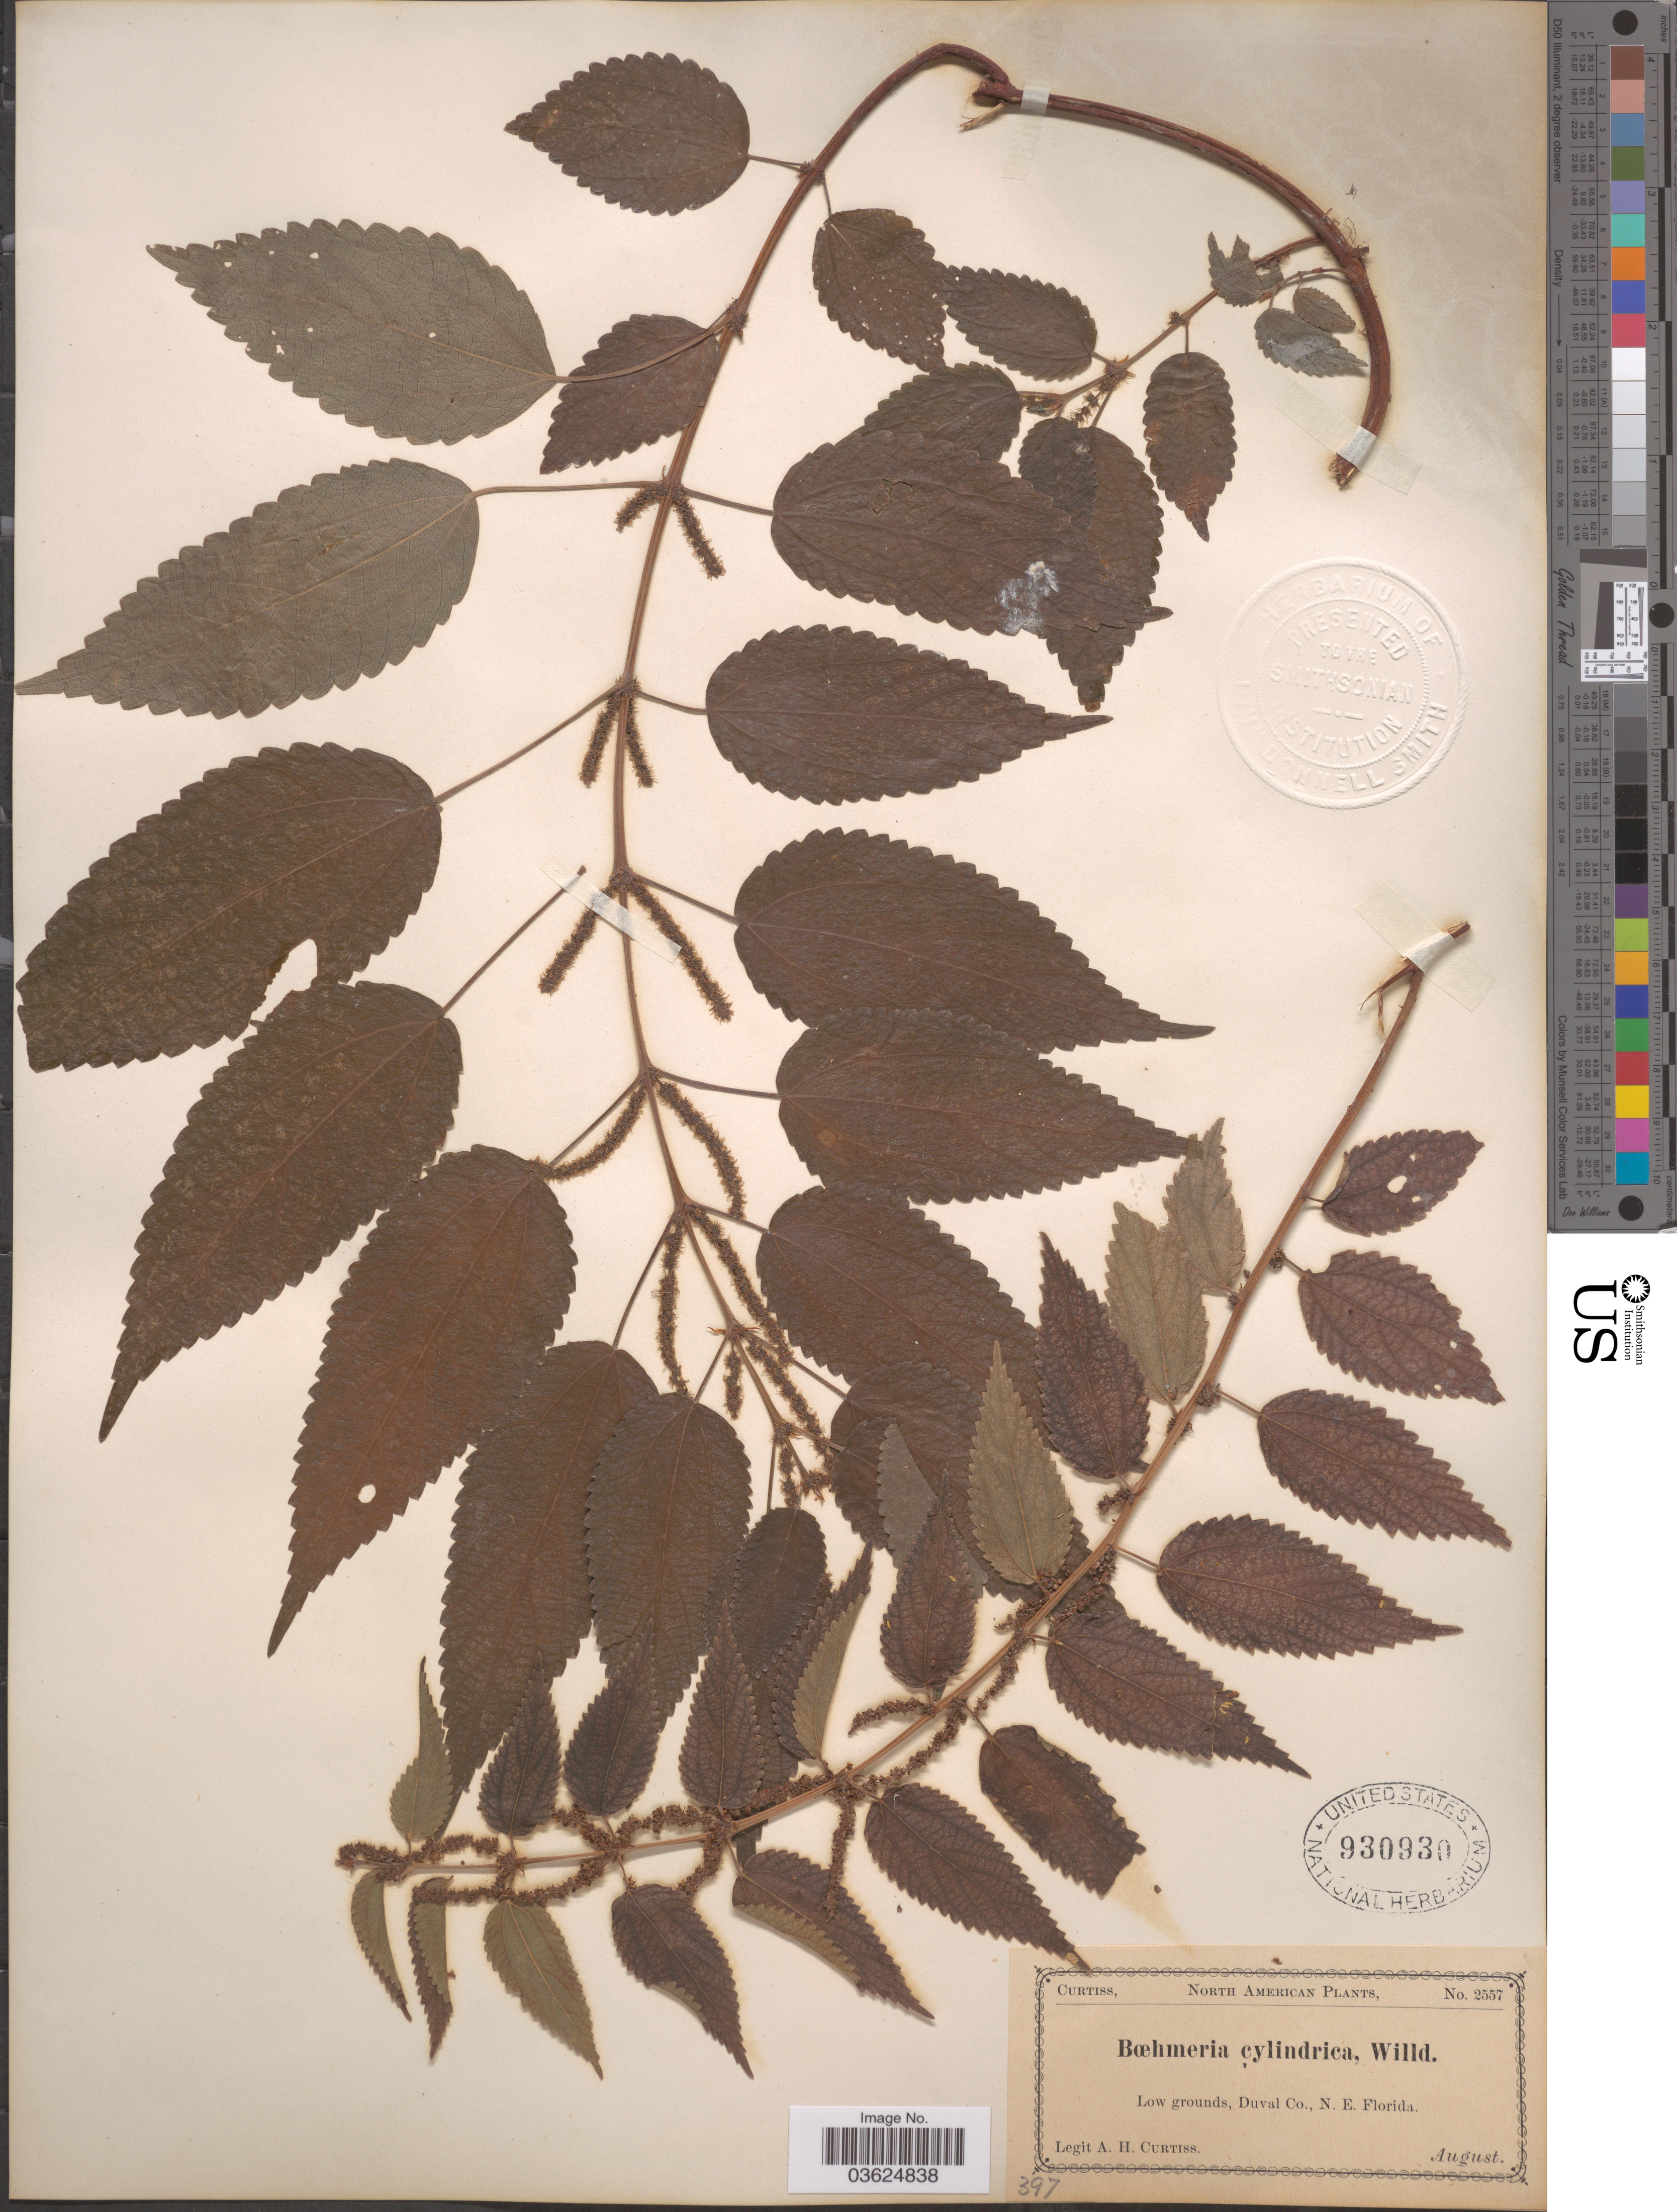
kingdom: Plantae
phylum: Tracheophyta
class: Magnoliopsida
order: Rosales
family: Urticaceae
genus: Boehmeria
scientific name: Boehmeria cylindrica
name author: (L.) Sw.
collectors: A. H. Curtiss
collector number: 2557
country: United States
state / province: Florida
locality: North American. Duval Co., N. E. Florida.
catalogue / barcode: US 930930